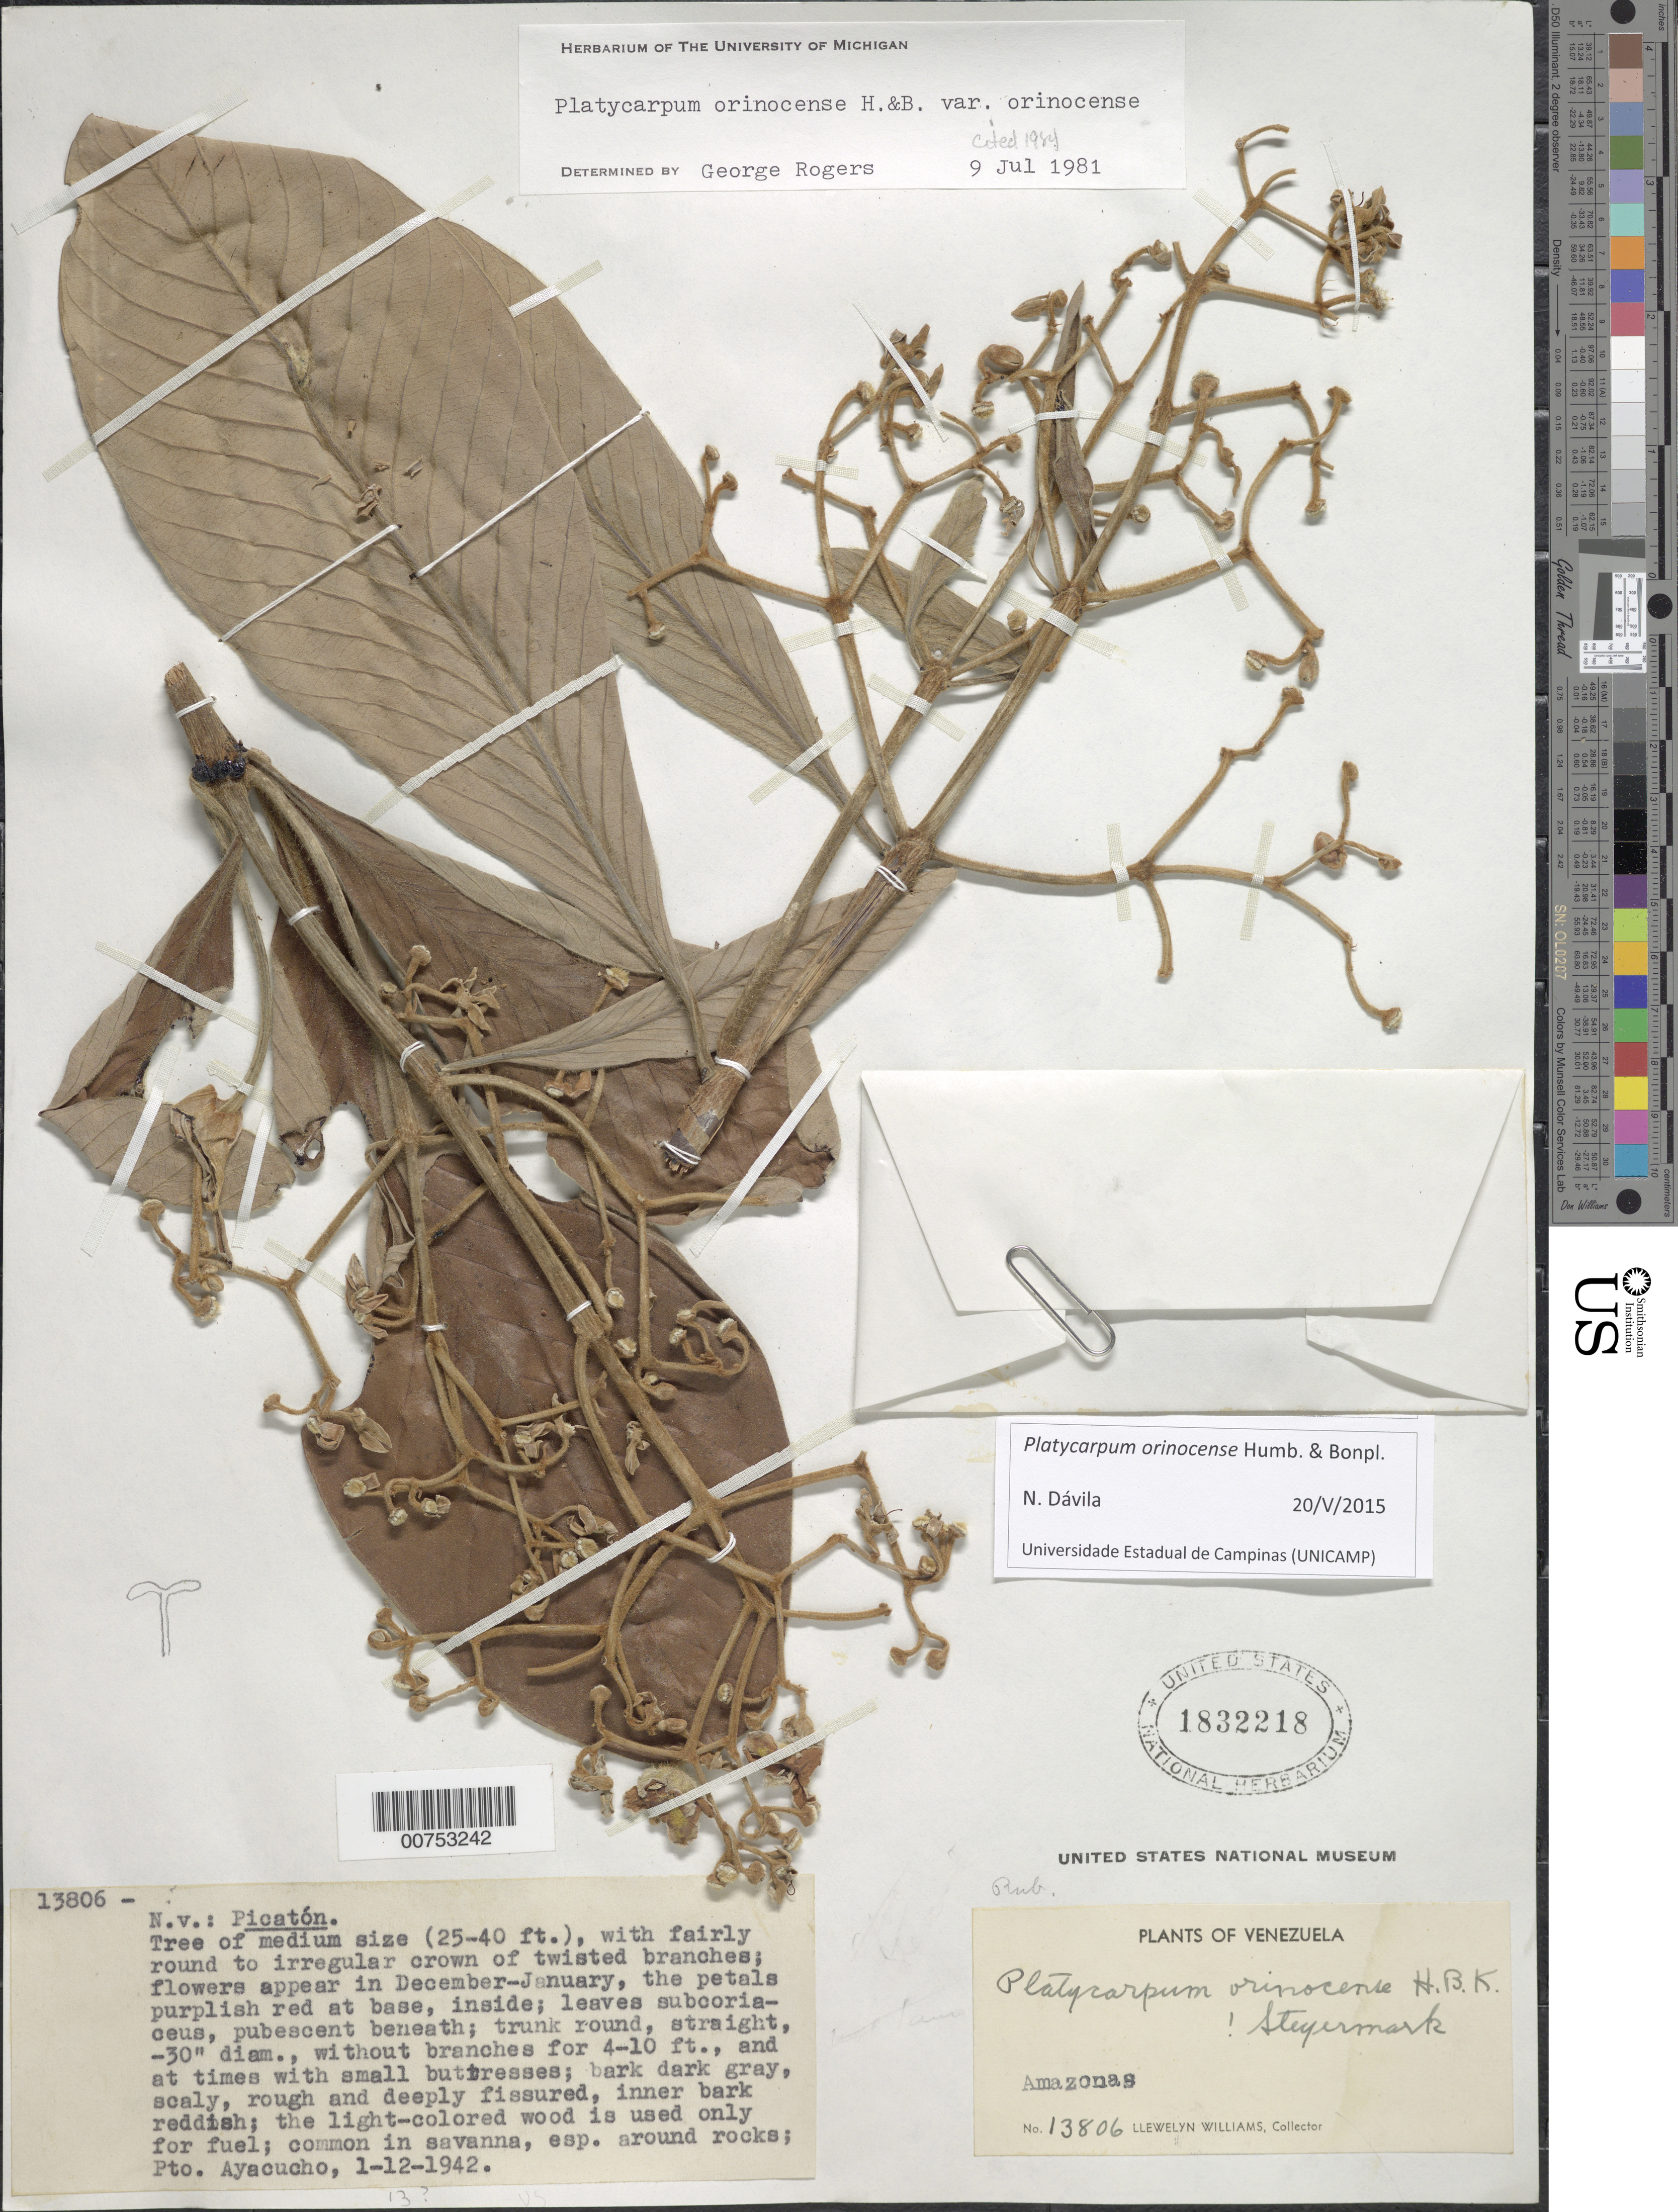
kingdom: Plantae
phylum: Tracheophyta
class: Magnoliopsida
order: Gentianales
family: Rubiaceae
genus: Platycarpum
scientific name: Platycarpum orinocense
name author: Bonpl.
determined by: Davila, N.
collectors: Ll. Williams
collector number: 13806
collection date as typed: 12-Jan-42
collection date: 1942-01-12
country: Venezuela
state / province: Amazonas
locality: Puerto Ayacucho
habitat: Savanna, especially around rocks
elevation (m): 250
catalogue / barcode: US 1832218